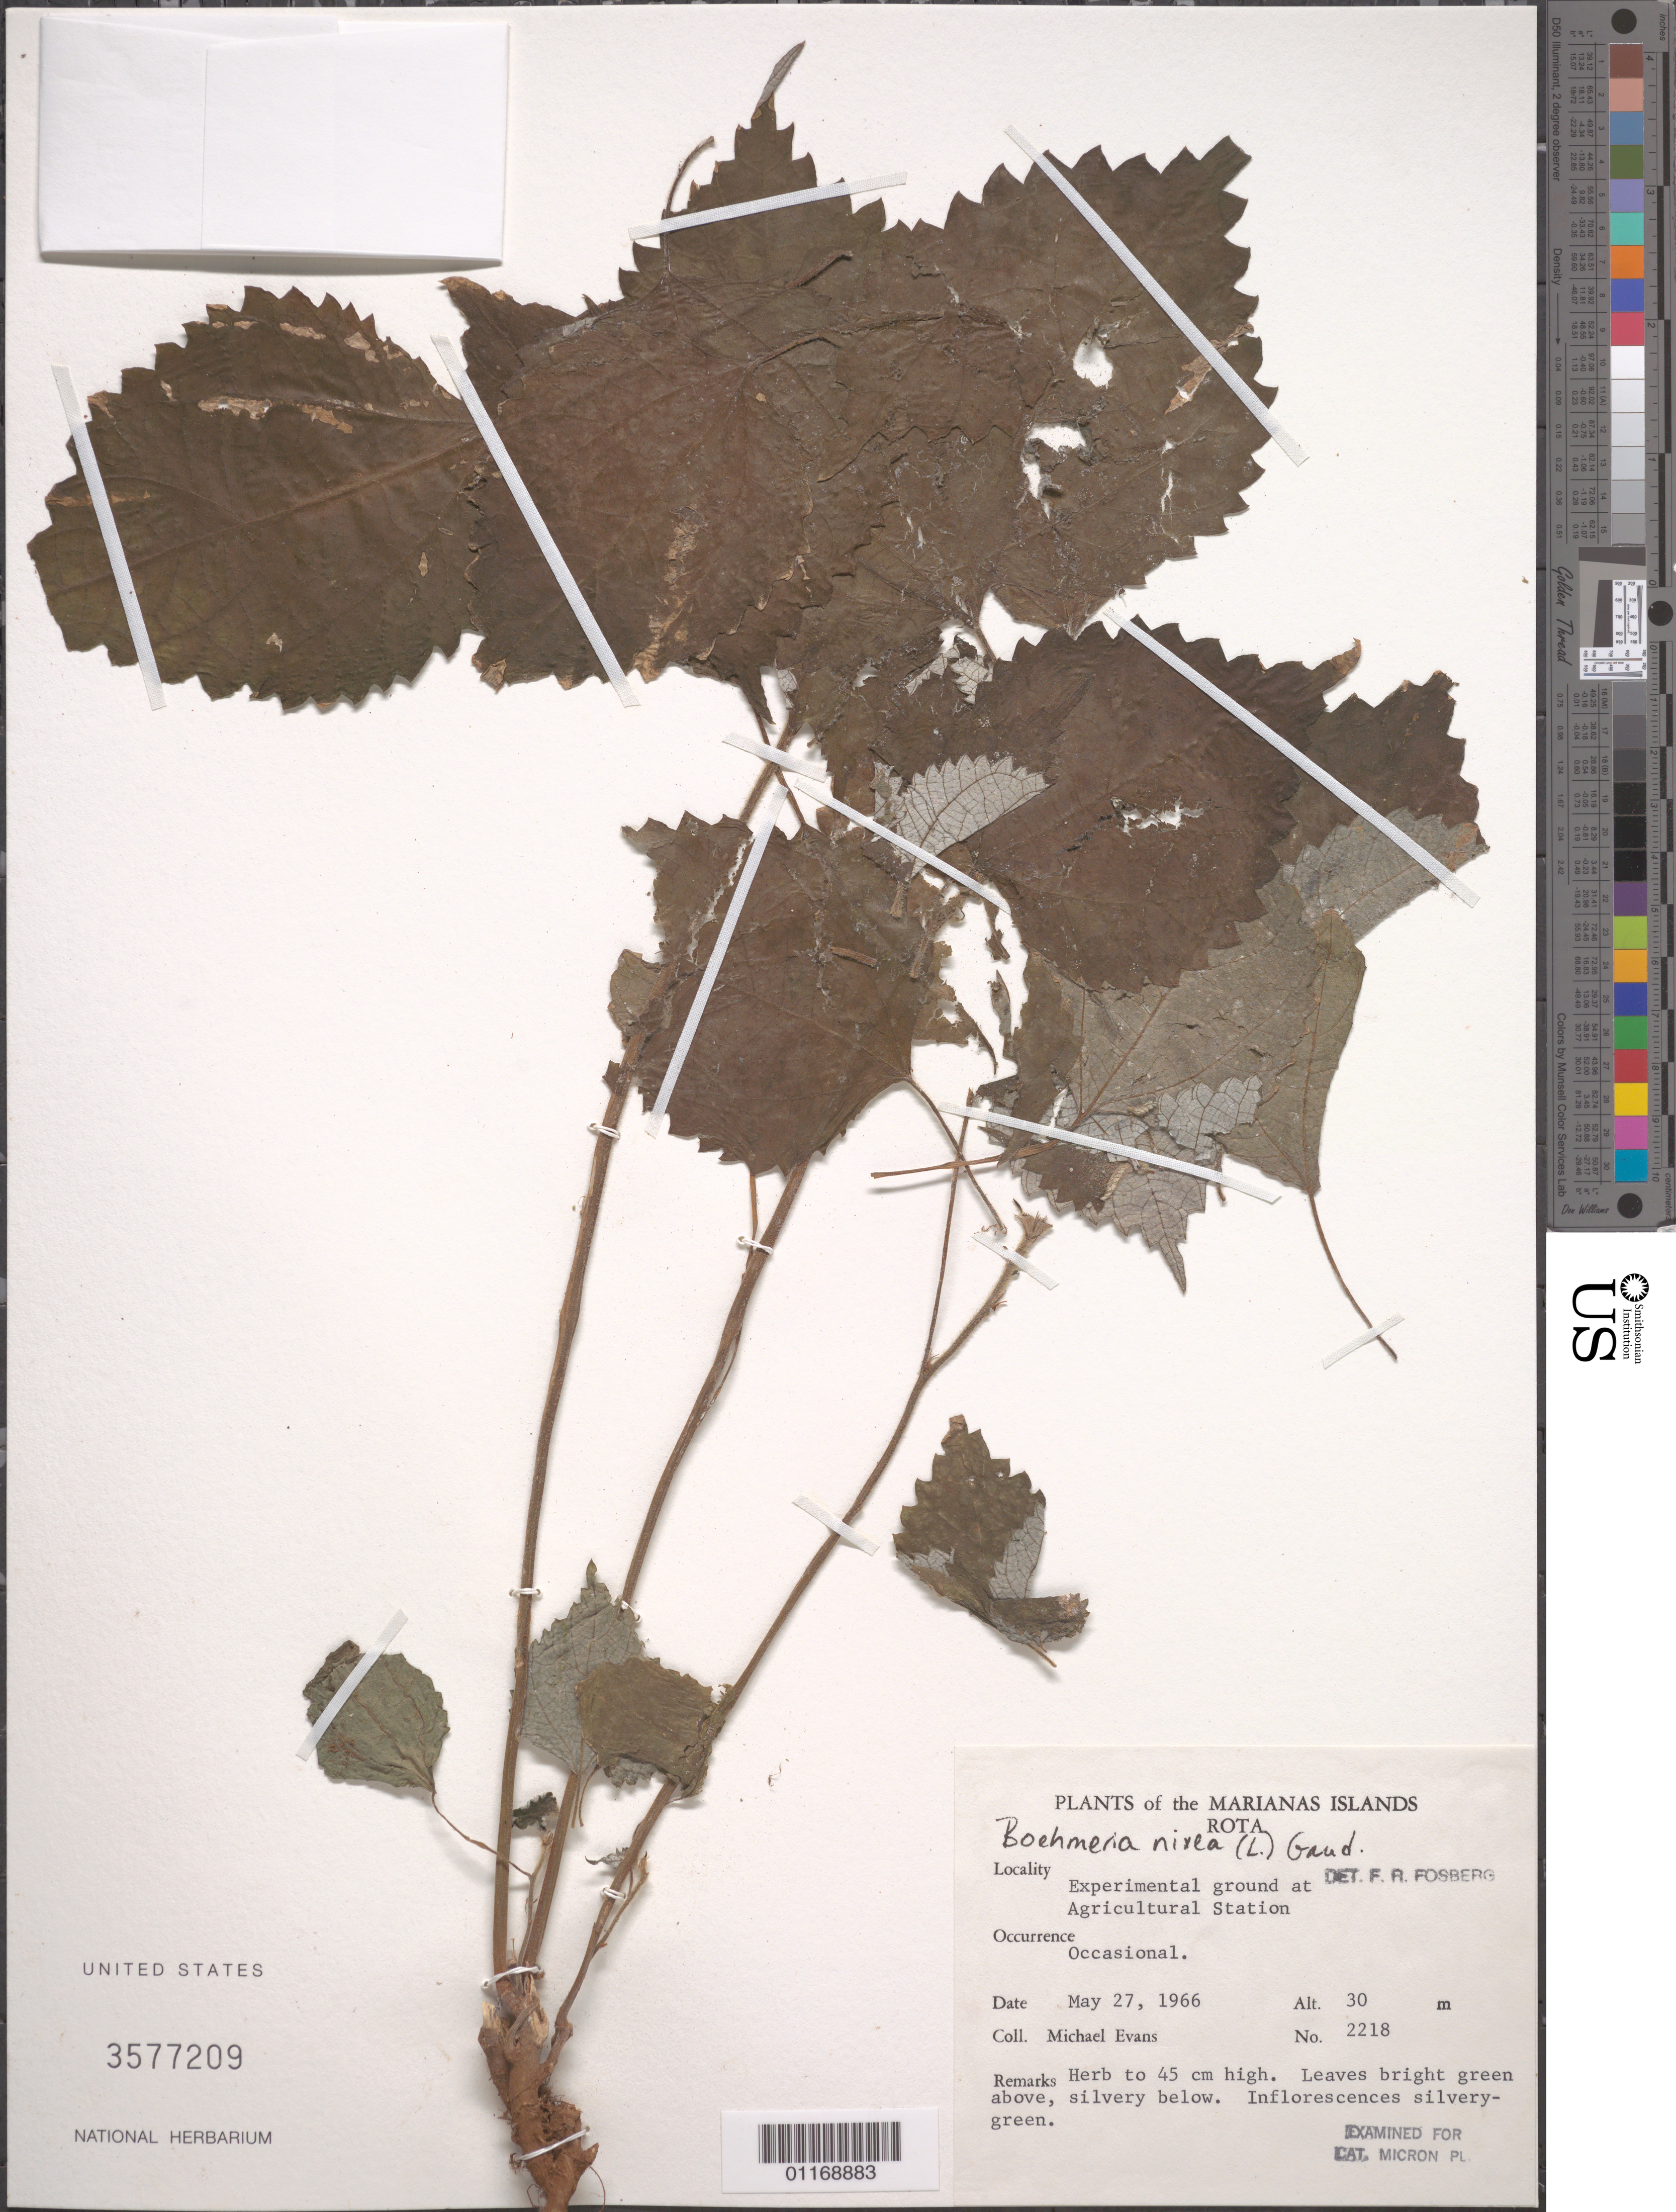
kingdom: Plantae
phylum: Tracheophyta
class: Magnoliopsida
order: Rosales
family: Urticaceae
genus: Boehmeria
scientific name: Boehmeria nivea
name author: (L.) Gaudich.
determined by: Fosberg, F. R.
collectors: M. Evans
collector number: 2218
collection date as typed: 27 May 1966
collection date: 1966-05-27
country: Northern Mariana Islands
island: Rota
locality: Experimental ground at Agricultural Station.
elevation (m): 30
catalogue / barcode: US 3577209